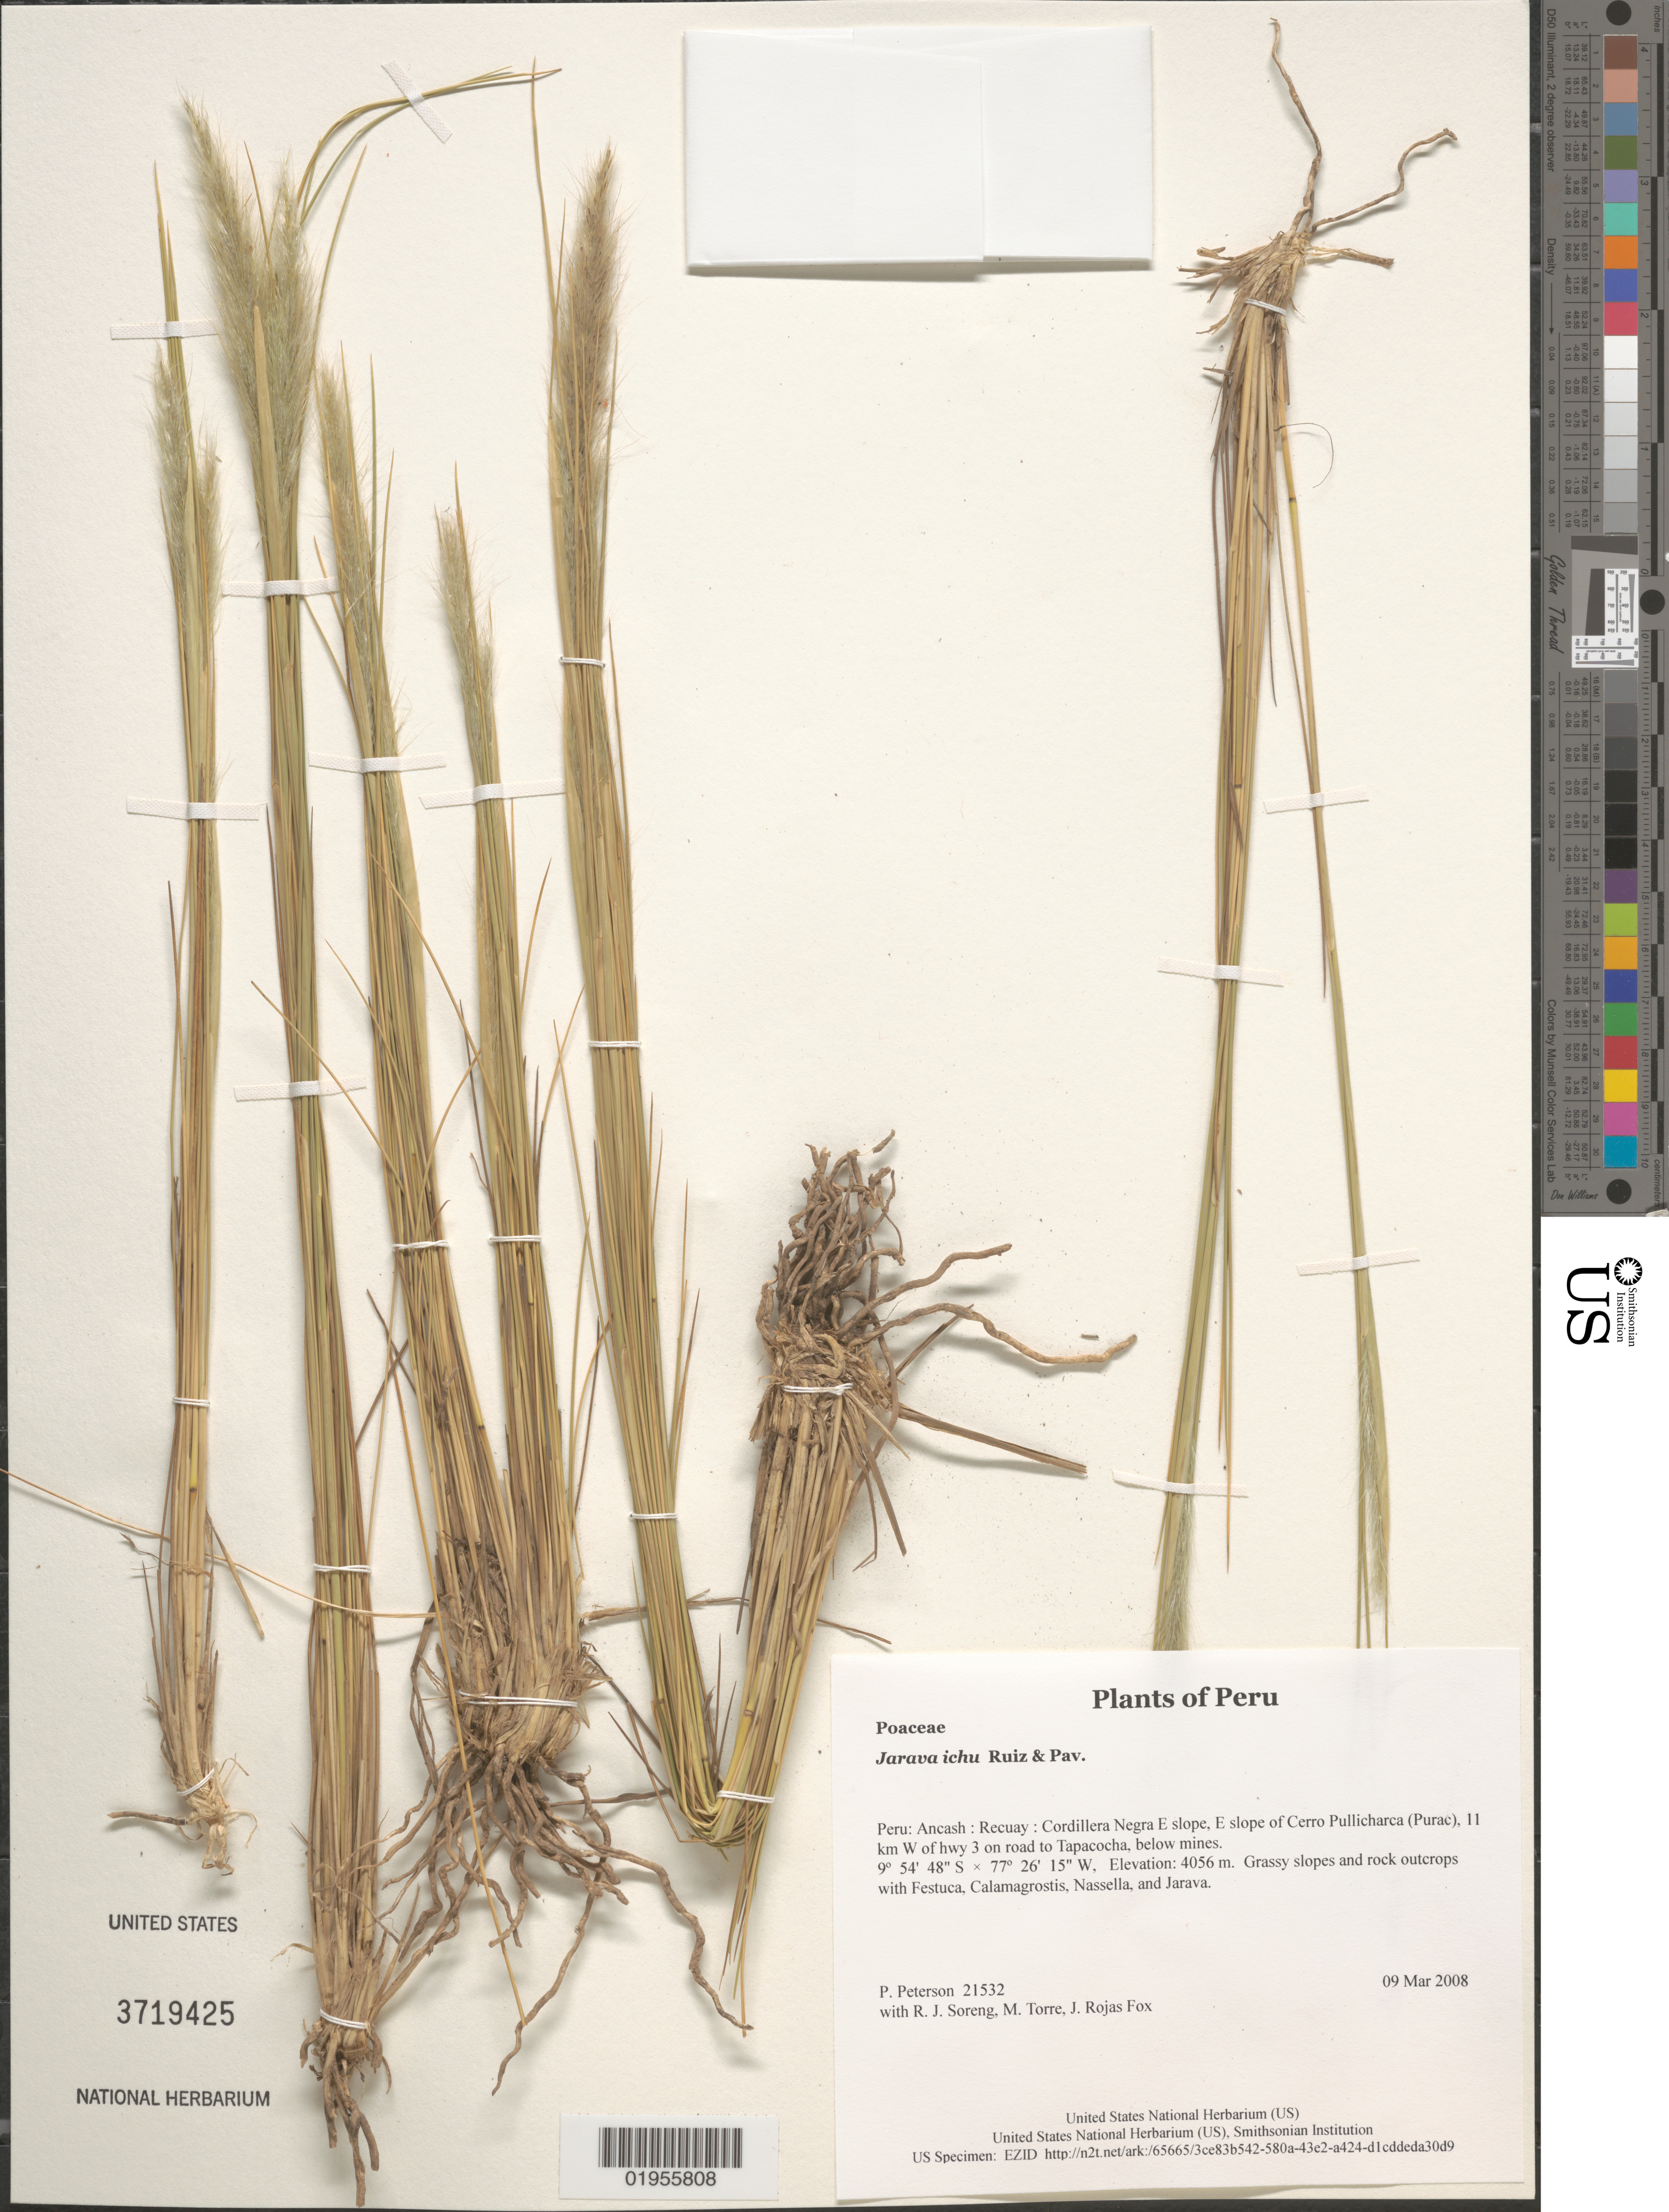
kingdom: Plantae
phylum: Tracheophyta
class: Liliopsida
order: Poales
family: Poaceae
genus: Jarava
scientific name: Jarava ichu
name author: Ruiz & Pav.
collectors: P. M. Peterson, R. J. Soreng, M. Torre & J. Rojas Fox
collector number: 21532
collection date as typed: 09 Mar 2008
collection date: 2008-03-09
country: Peru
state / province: Ancash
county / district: Recuay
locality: Cordillera Negra E slope, E slope of Cerro Pullicharca (Purac), 11 km W of hwy 3 on road to Tapacocha, below mines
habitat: Grassy slopes and rock outcrops with Festuca, Calamagrostis, Nassella, and Jarava.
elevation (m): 4056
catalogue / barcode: US 3719425